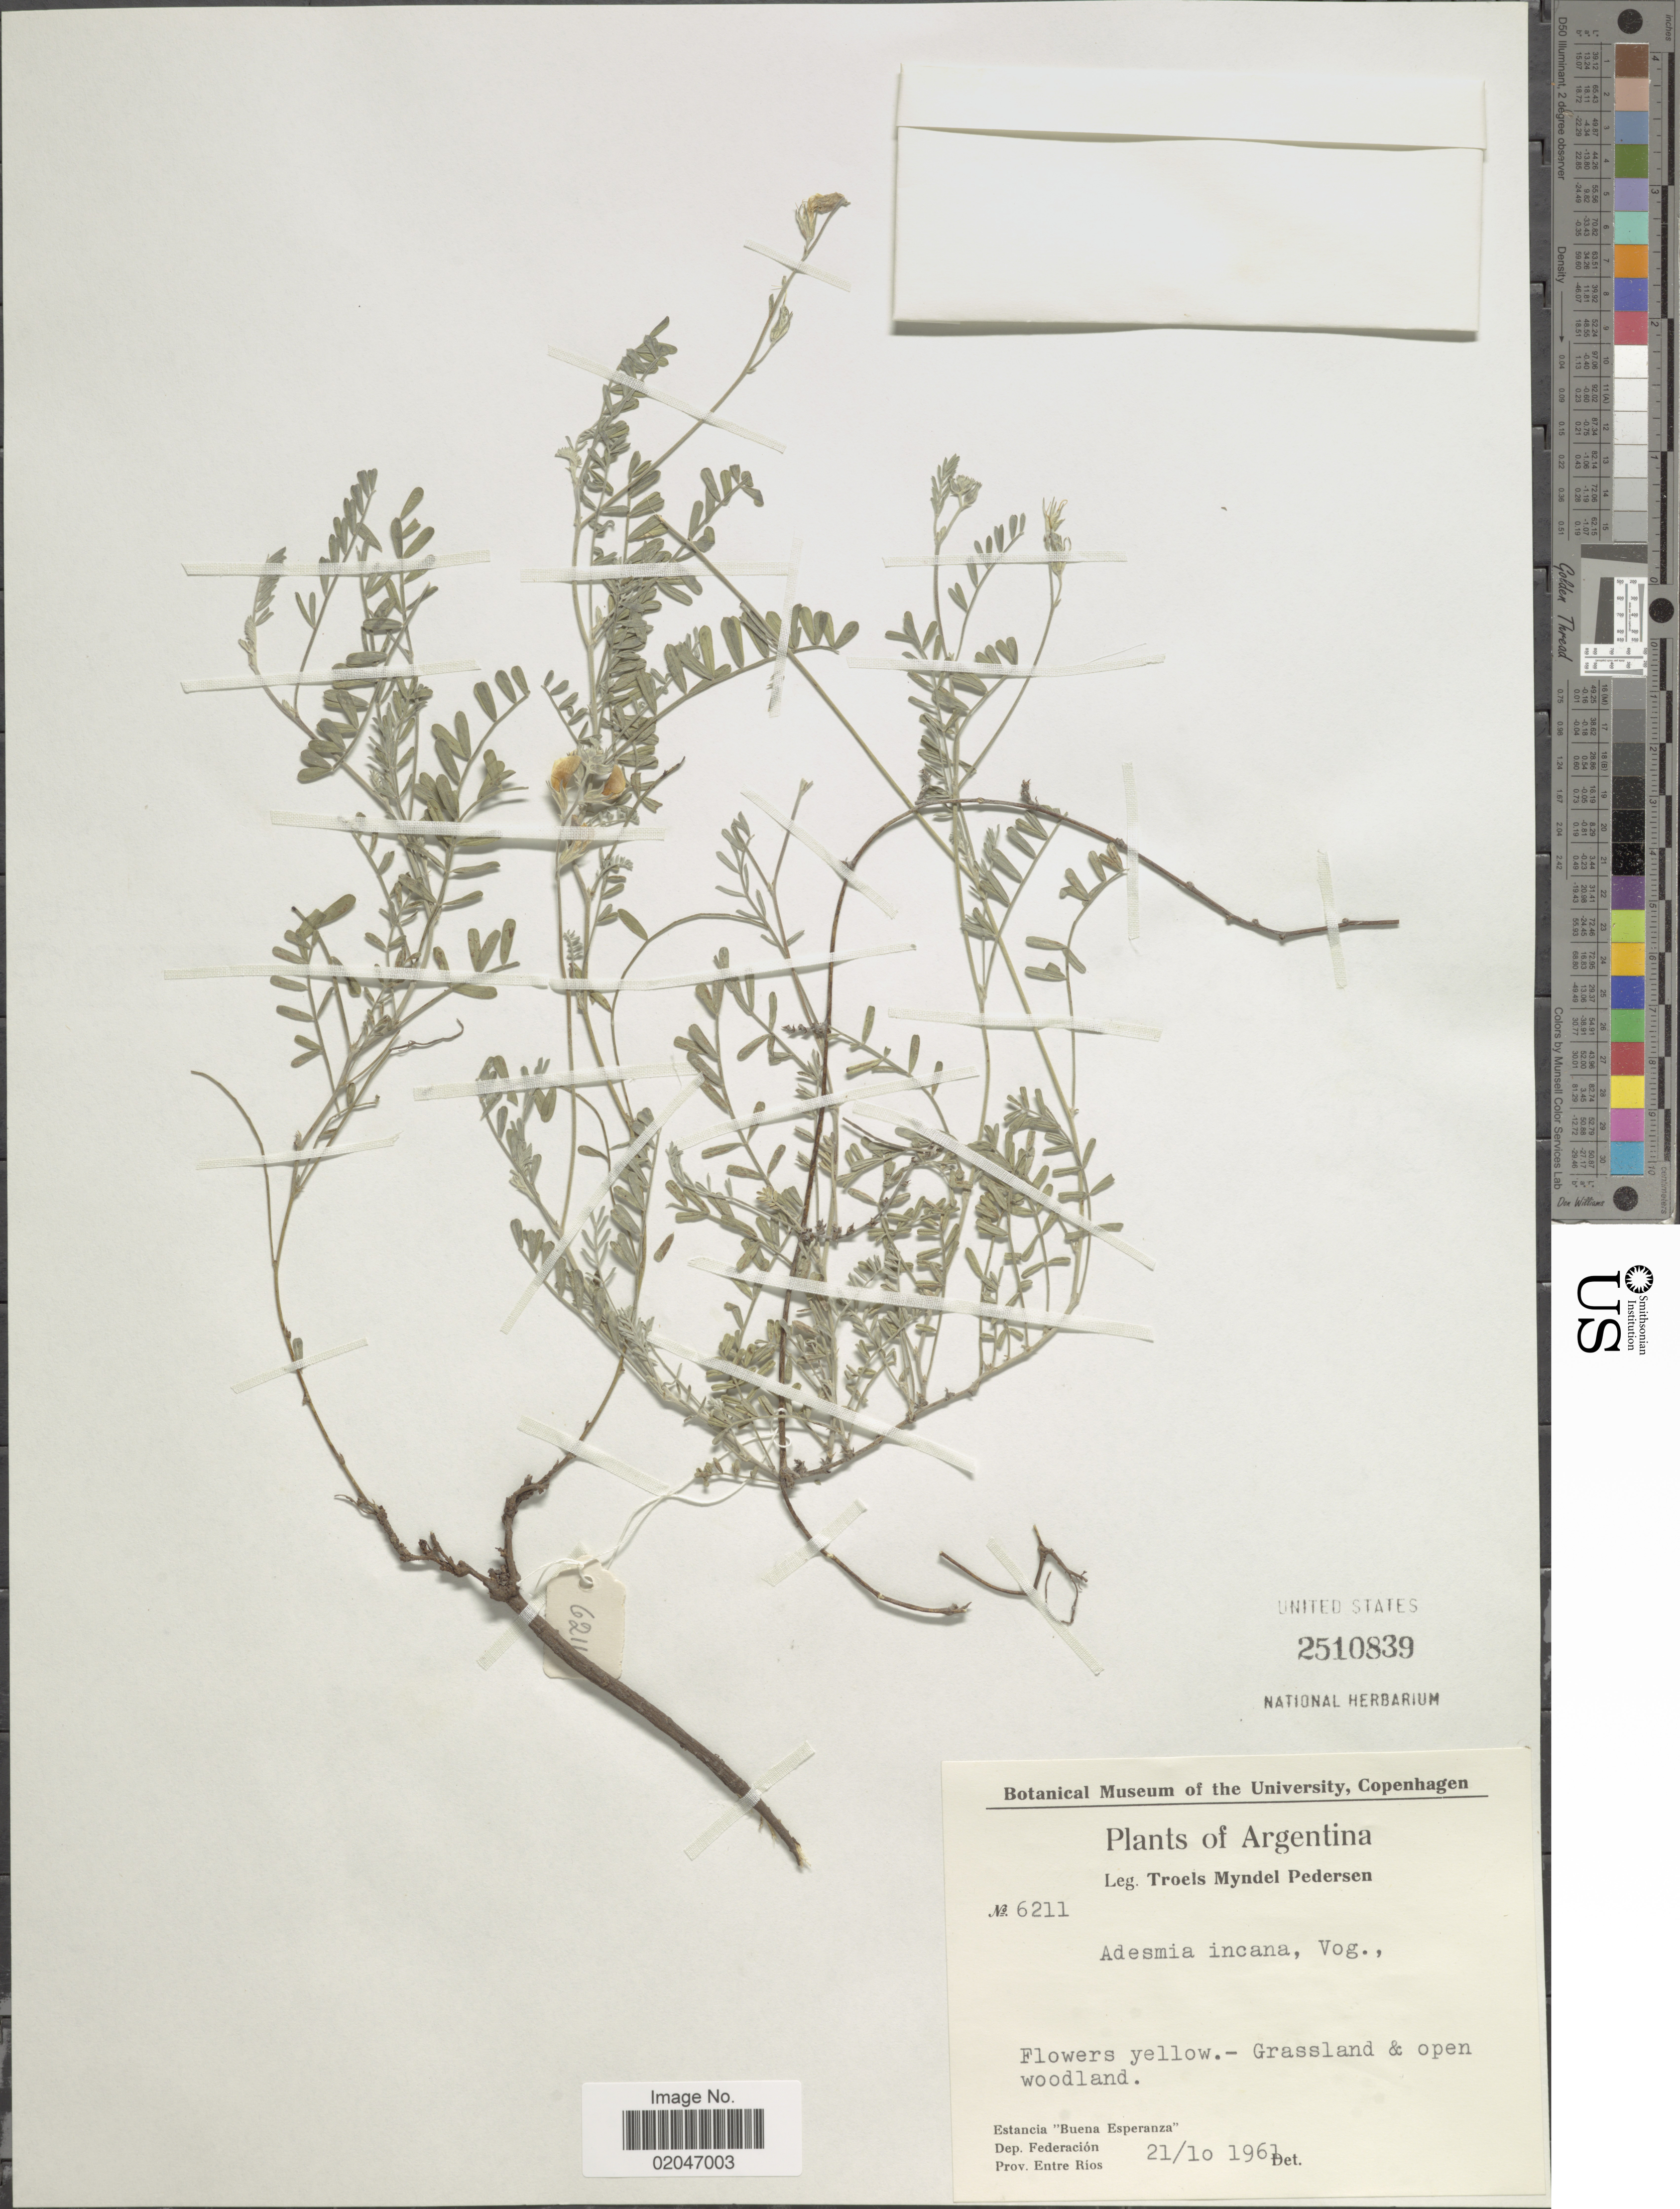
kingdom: Plantae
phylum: Tracheophyta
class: Magnoliopsida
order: Fabales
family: Fabaceae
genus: Adesmia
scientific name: Adesmia incana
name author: Vogel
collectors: T. Pederson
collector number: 6211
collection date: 1961-10-21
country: Argentina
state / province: Entre Rios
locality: Estancia "Buena Esperanza", Dep. Federacion.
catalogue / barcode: US 2510839